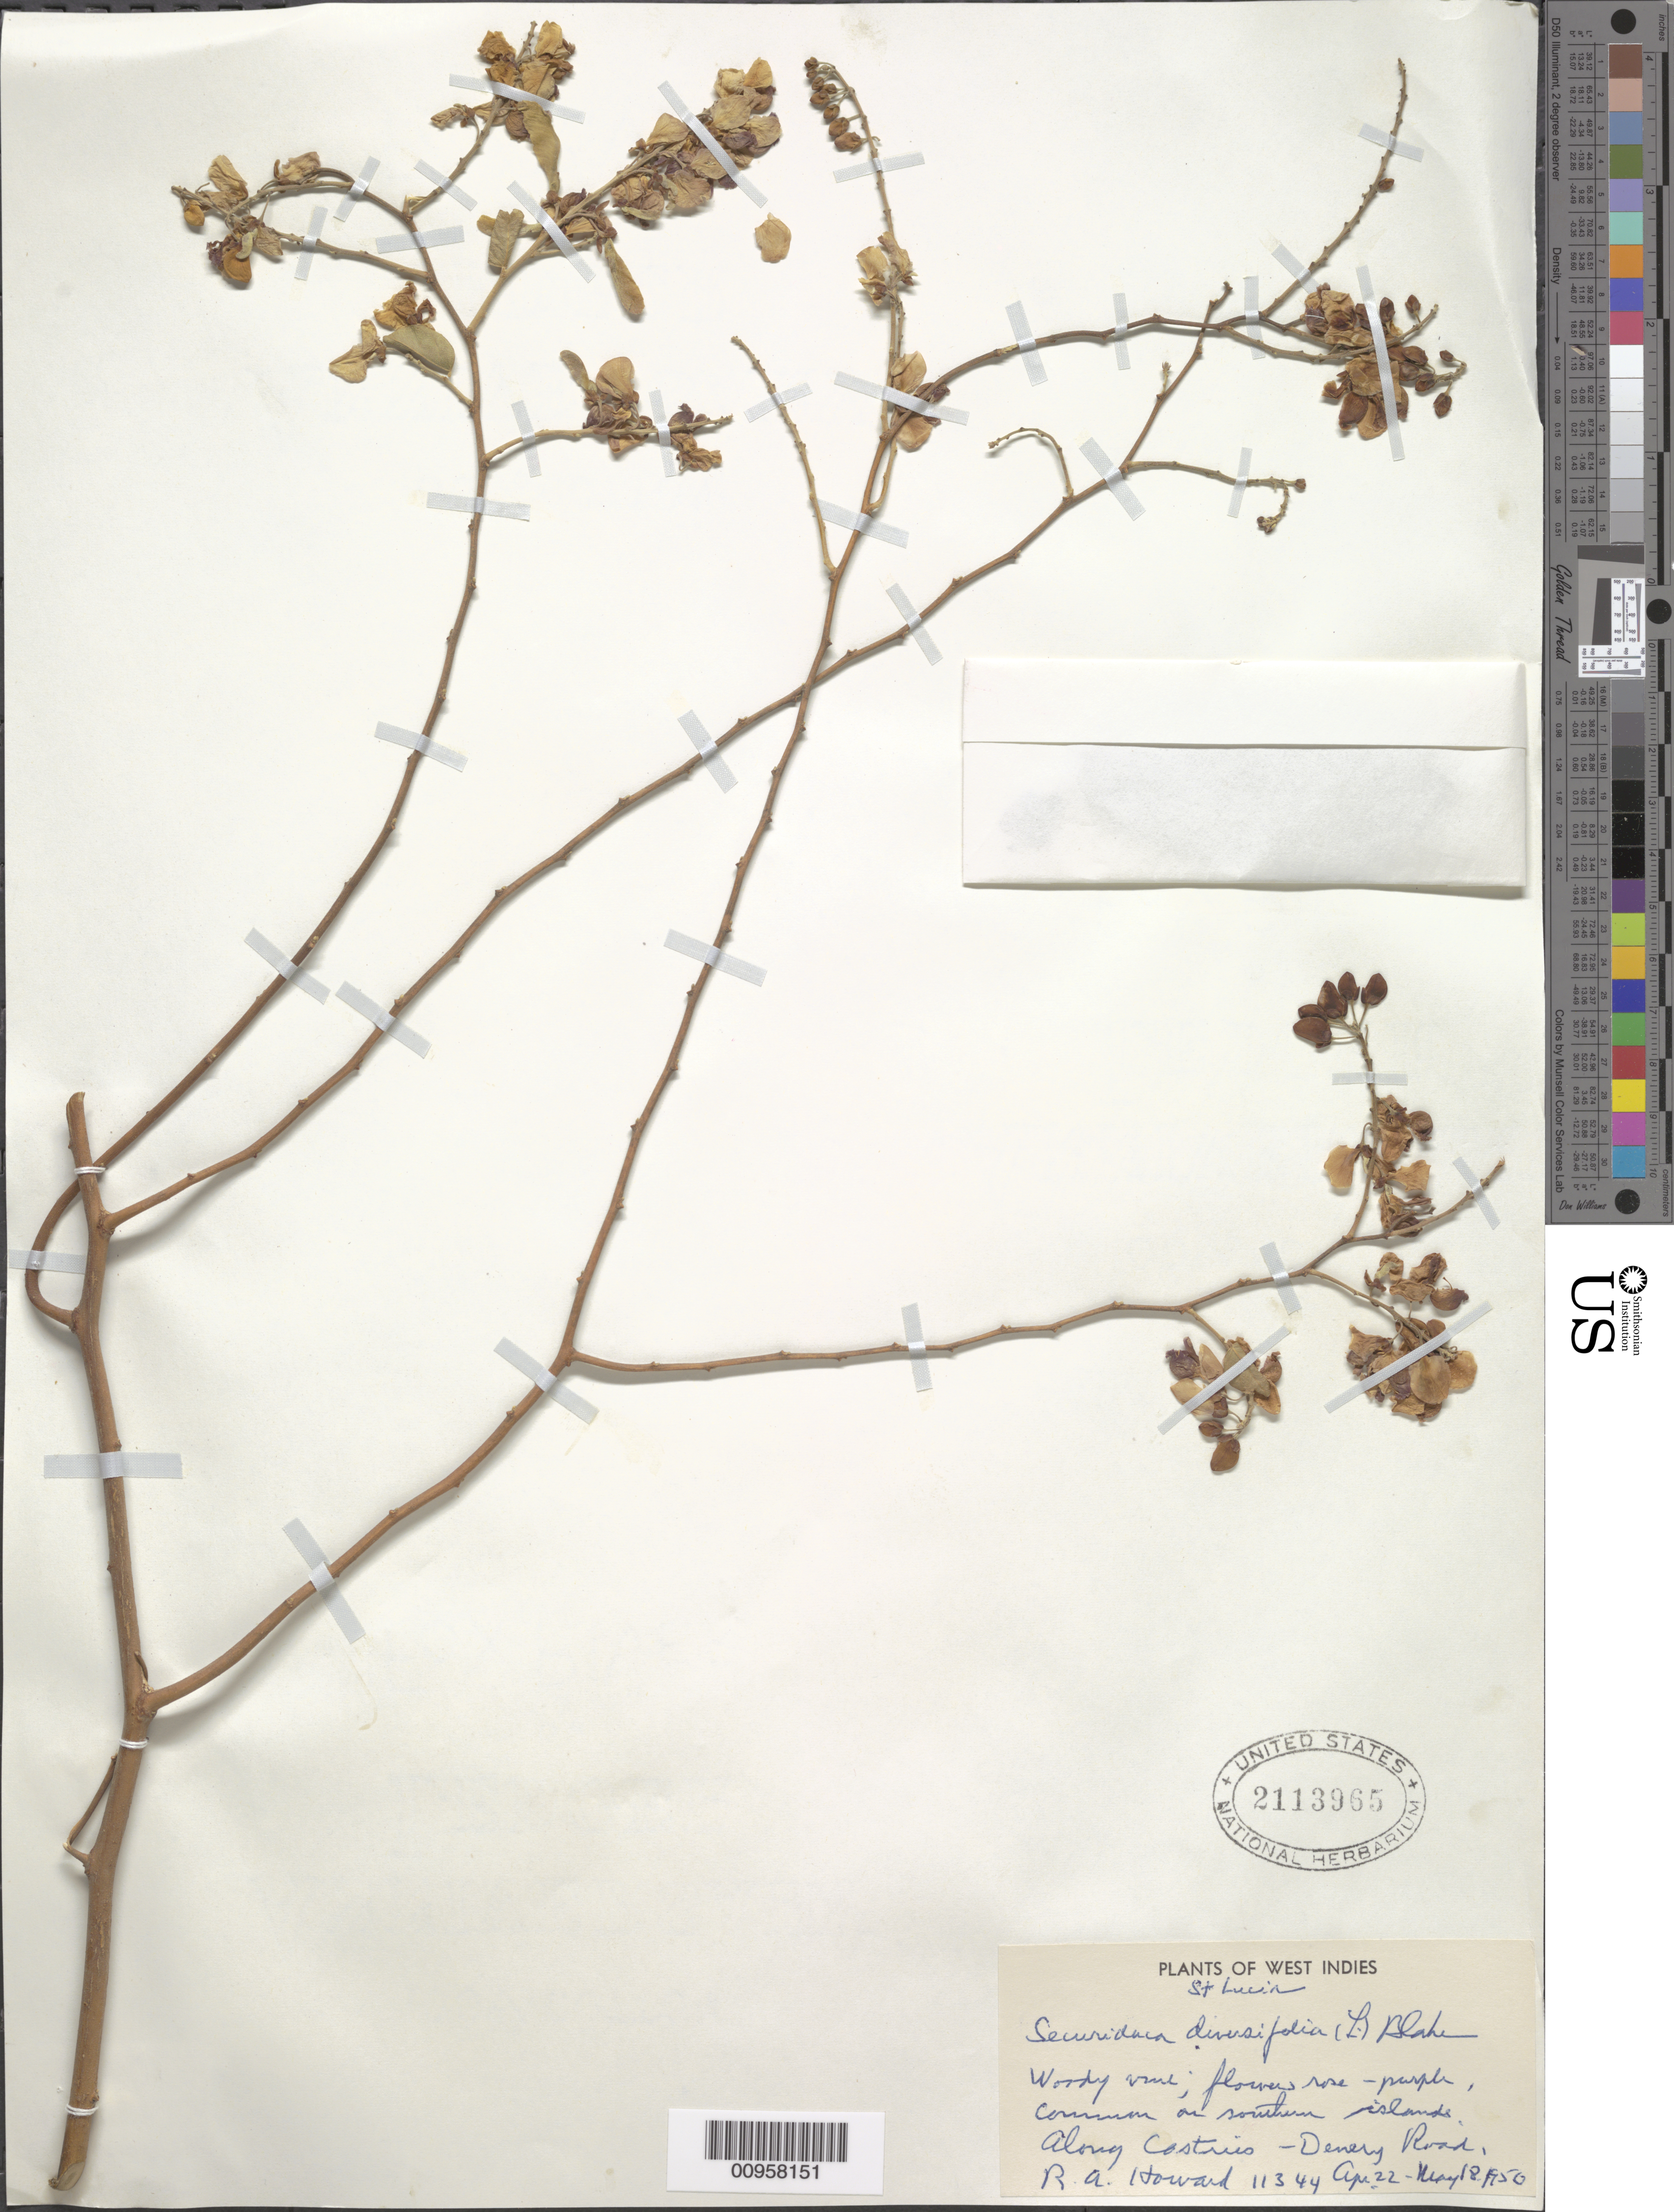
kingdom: Plantae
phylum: Tracheophyta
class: Magnoliopsida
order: Fabales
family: Polygalaceae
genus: Securidaca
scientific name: Securidaca diversifolia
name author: (L.) S.F. Blake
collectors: R. A. Howard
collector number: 11344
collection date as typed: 22 Apr 1950 to 18 May 1950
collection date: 1950-04-22/1950-05-18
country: St. Lucia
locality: Along Castries-Denery Road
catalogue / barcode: US 2113965